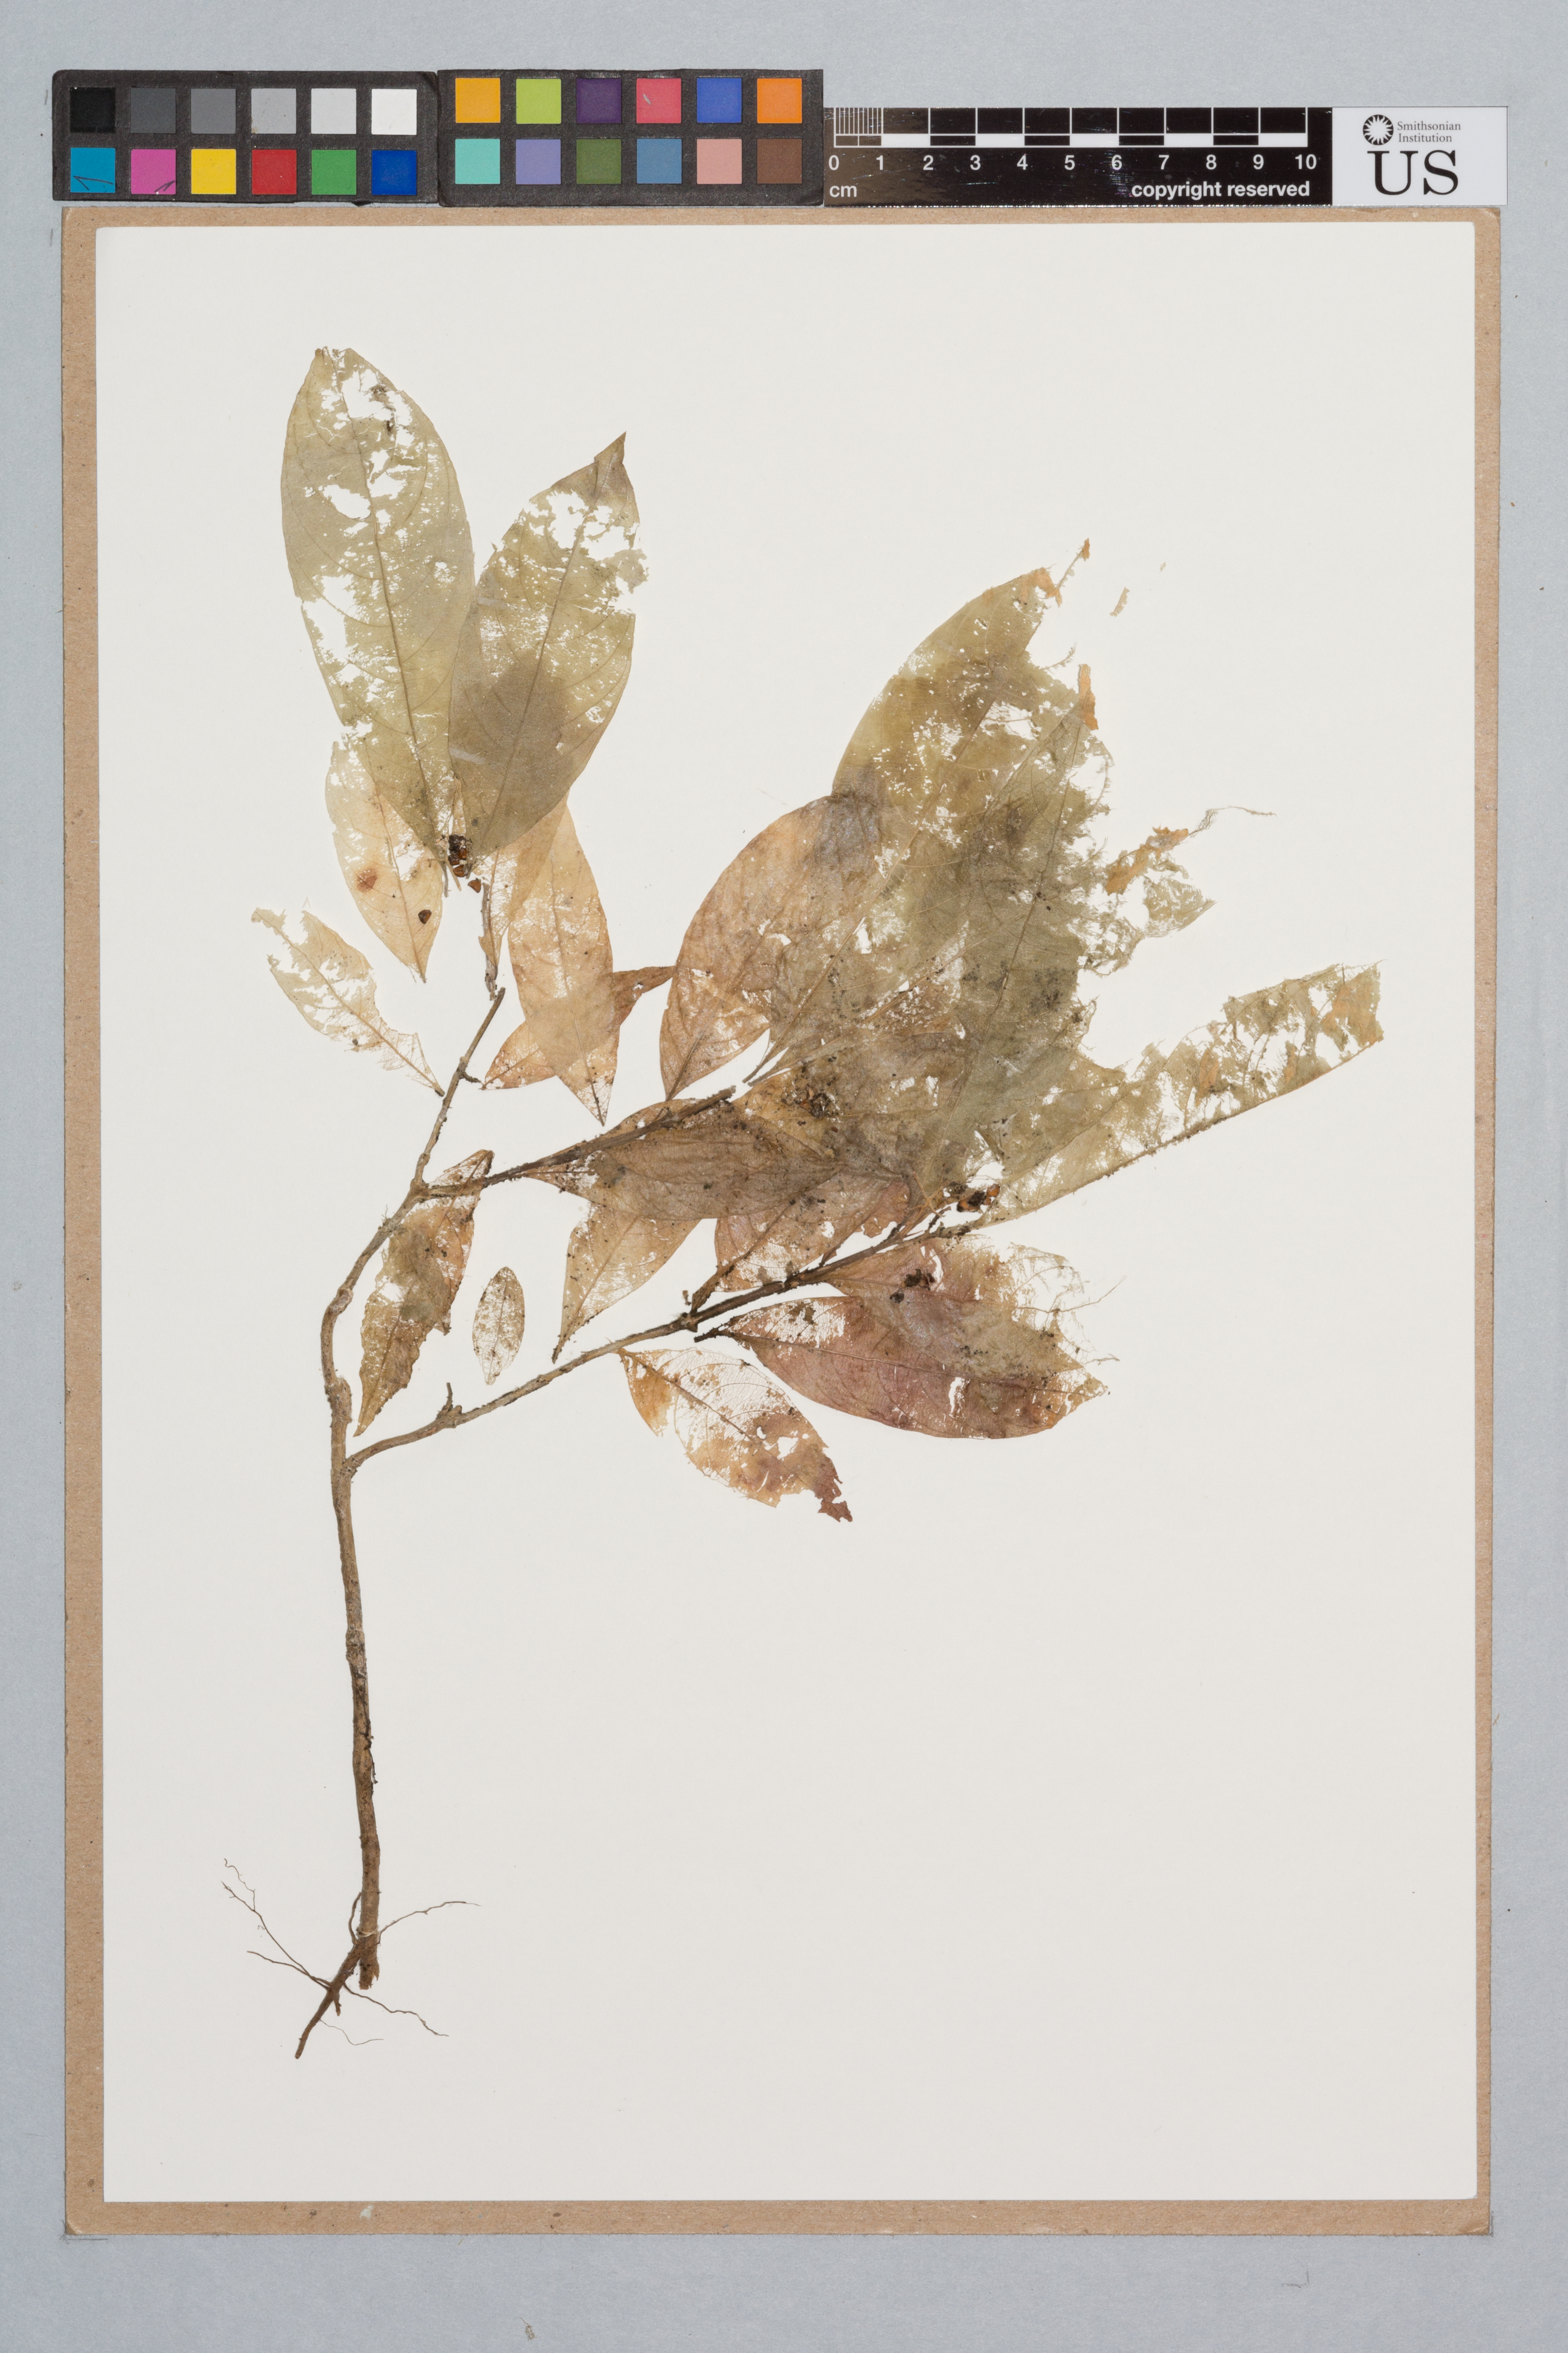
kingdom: Plantae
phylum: Tracheophyta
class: Magnoliopsida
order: Gentianales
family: Rubiaceae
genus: Psychotria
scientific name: Psychotria racemosa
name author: Rich.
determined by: Taylor, Charlotte M.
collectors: C. S. Rosário & D. Rosario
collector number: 1989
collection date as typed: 12-Jun-03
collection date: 2003-06-12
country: Suriname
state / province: Sipaliwini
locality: Zuid River, vic of camp on W bank of, across river from (ie W and outside of) Central SURINAMEe Nature Reserve, ca 10km straight-line distance SSE of Kayserberg Airstrip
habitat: Mata de terra firme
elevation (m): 240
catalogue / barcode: US 3541616